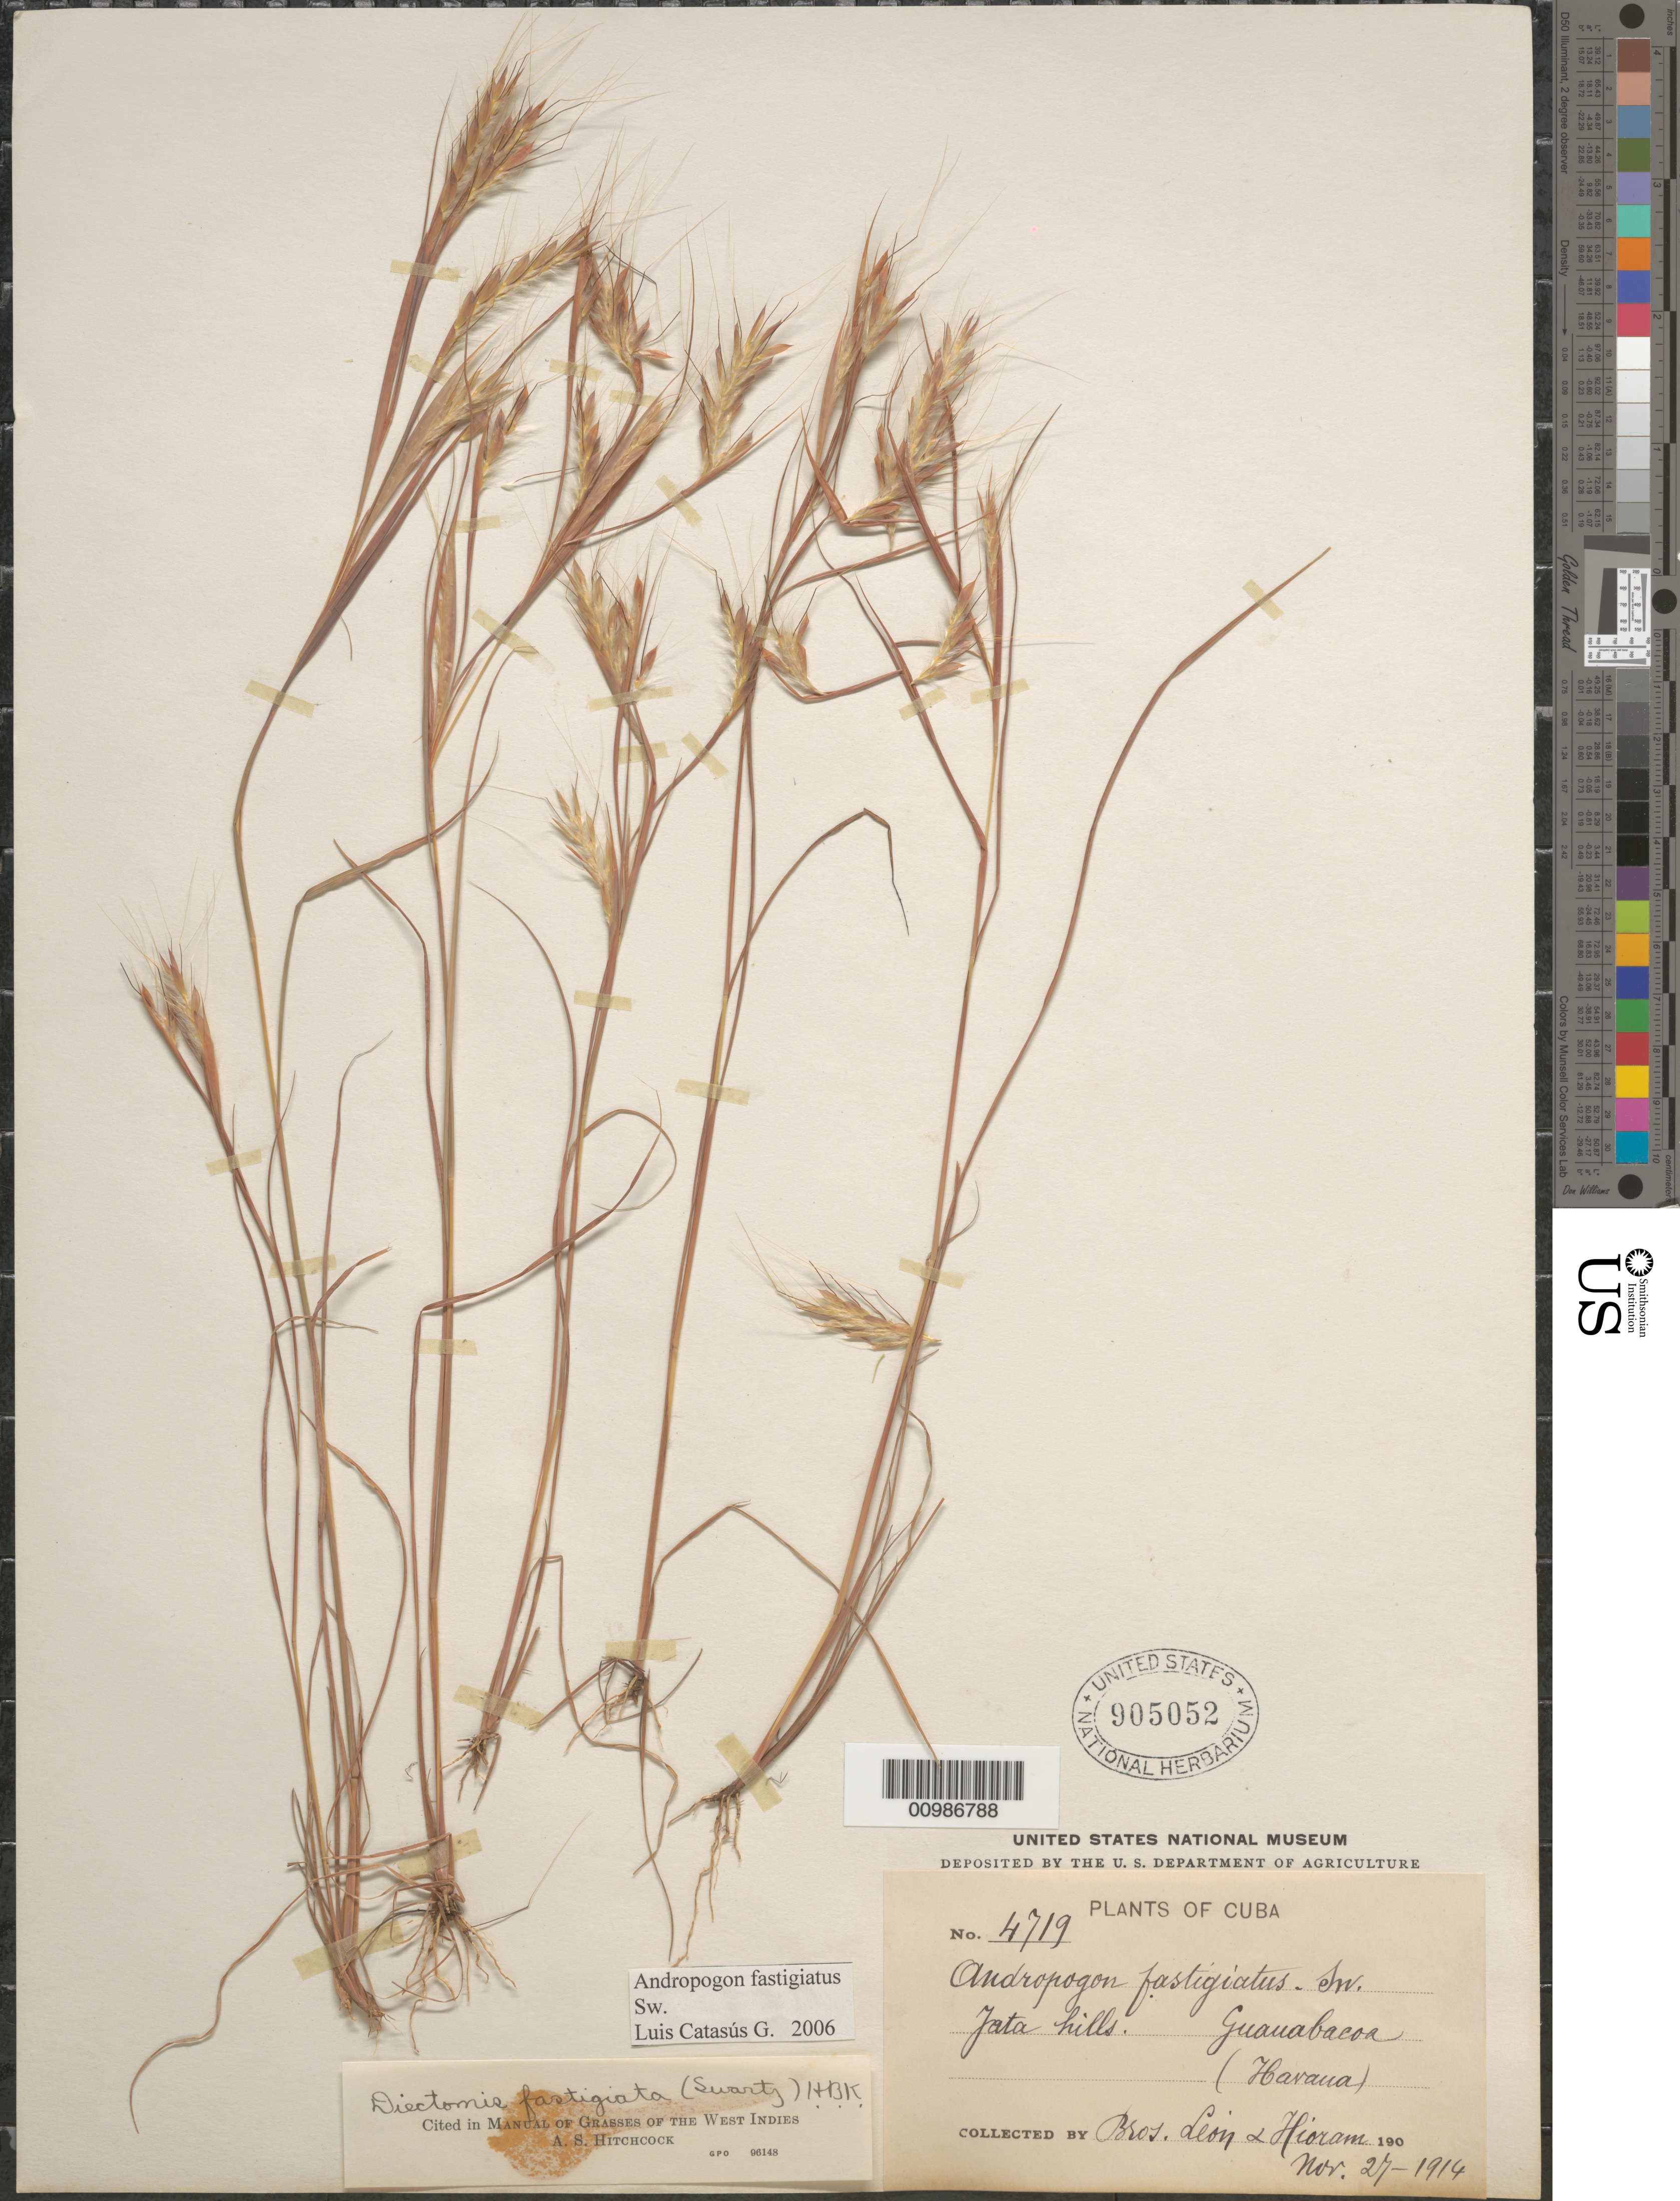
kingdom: Plantae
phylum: Tracheophyta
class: Liliopsida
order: Poales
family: Poaceae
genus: Andropogon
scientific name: Andropogon fastigiatus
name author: Sw.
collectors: Bro. León & Bro. Hioram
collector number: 4719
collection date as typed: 27 Nov 1914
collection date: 1914-11-27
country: Cuba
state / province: La Habana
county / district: Municipio Guanabacoa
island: Cuba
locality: Guanabacoa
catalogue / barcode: US 905052